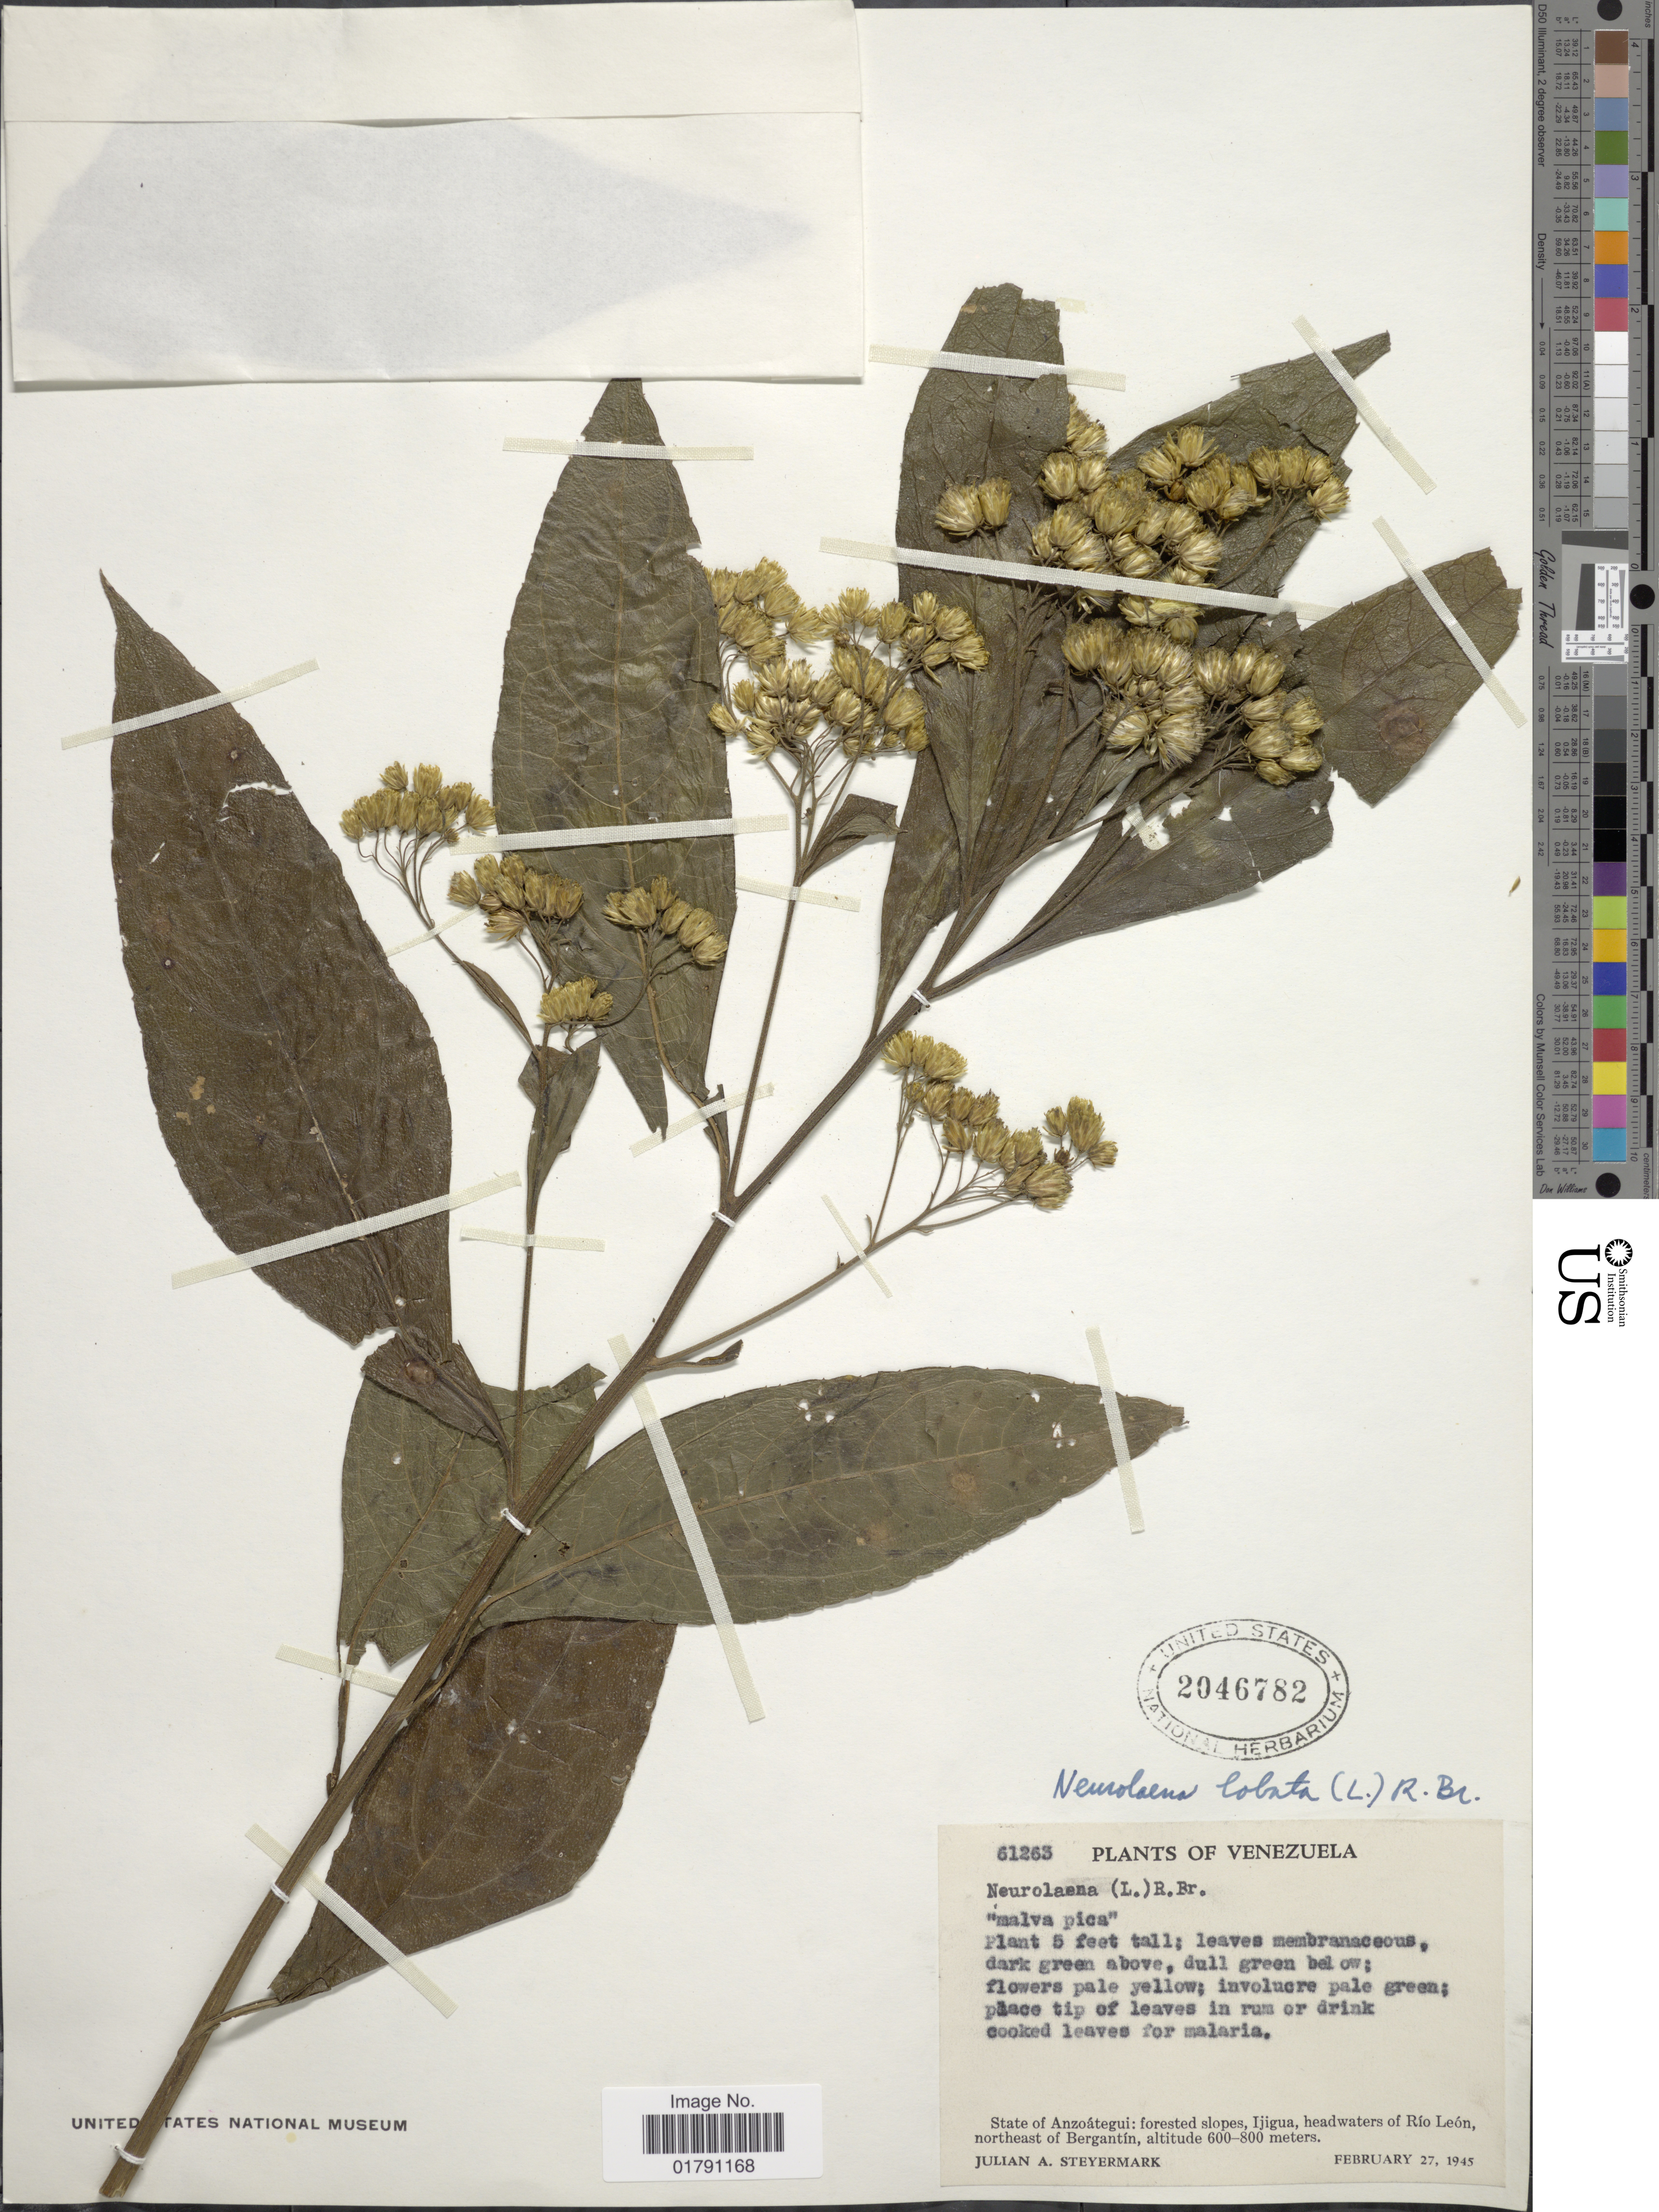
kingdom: Plantae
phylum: Tracheophyta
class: Magnoliopsida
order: Asterales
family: Asteraceae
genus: Neurolaena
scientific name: Neurolaena lobata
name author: (L.) R. Br. ex Cass.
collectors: J. Steyermark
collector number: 61263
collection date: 1945-02-27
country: Venezuela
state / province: Anzoategui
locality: Forested slopes, Ijigua, headwaters of Rio Leon, northeast of Bergantin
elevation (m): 600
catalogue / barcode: US 2046782